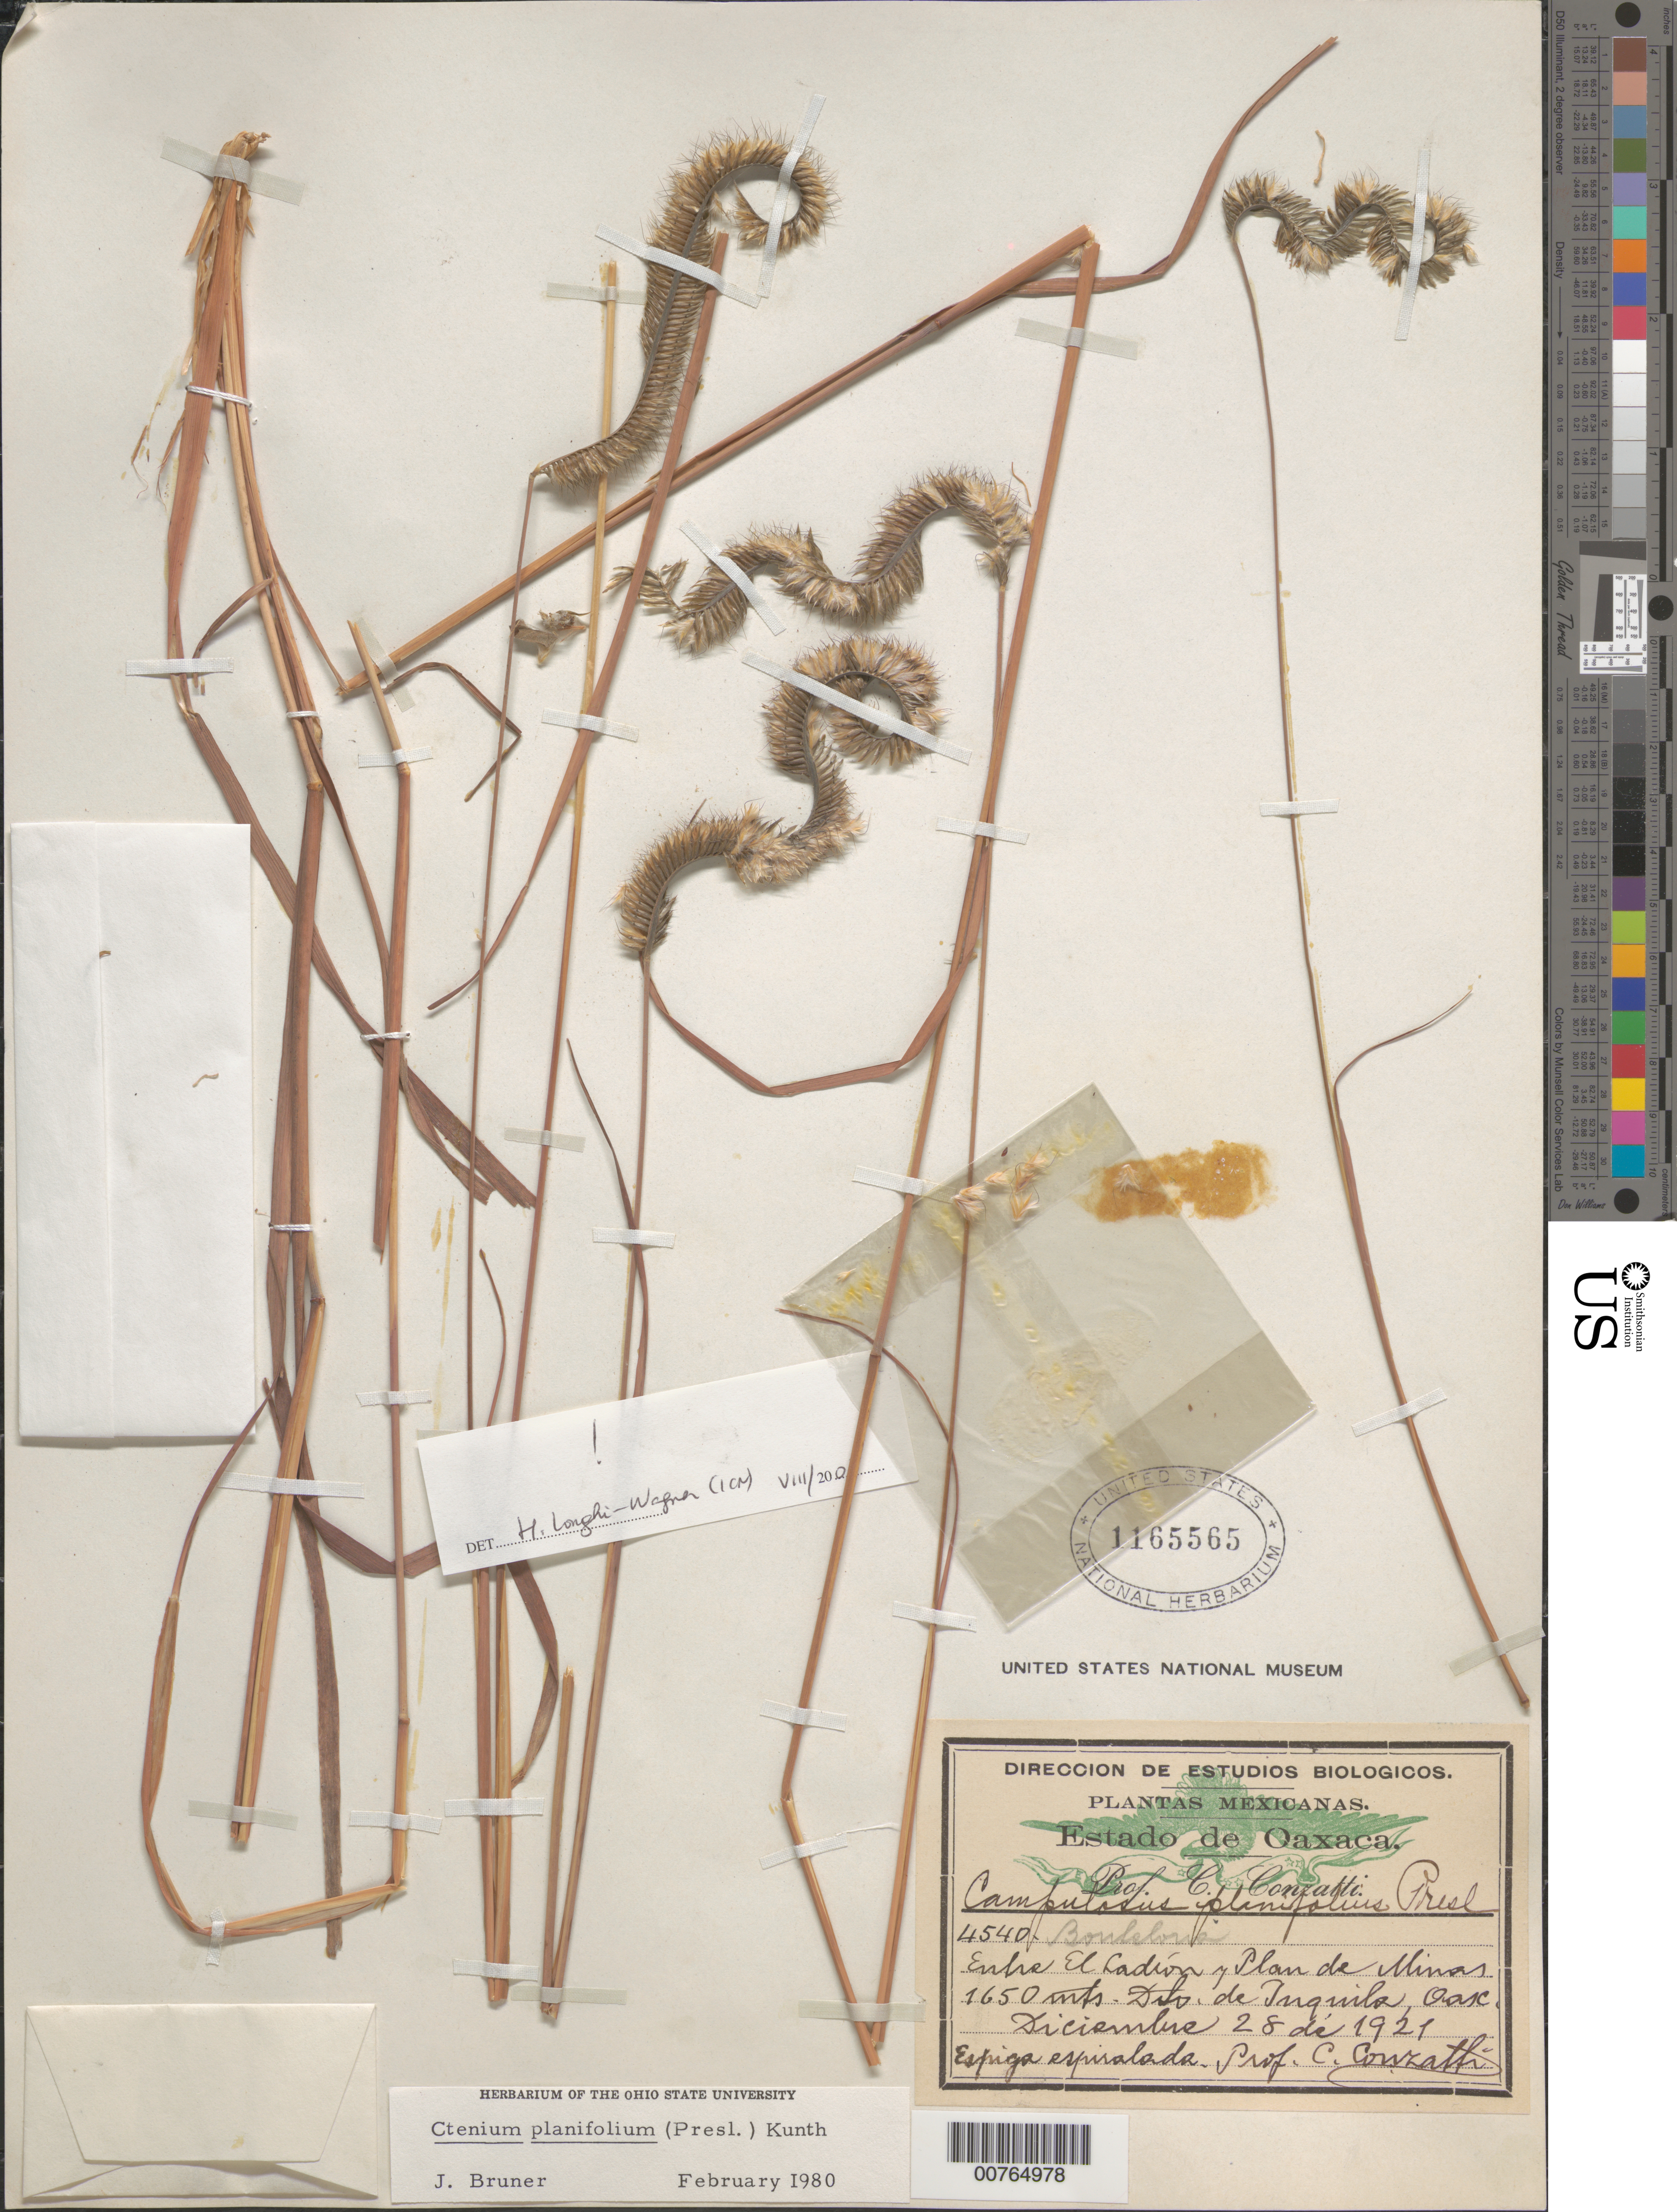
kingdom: Plantae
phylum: Tracheophyta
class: Liliopsida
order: Poales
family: Poaceae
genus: Ctenium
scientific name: Ctenium planifolium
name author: (Presyl) Kunth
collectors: C. Conzatti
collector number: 4540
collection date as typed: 28 Dec 1921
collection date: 1921-12-28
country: Mexico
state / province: Oaxaca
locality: Between El Ladion and Plan de Minas.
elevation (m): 1650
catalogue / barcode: US 1165565